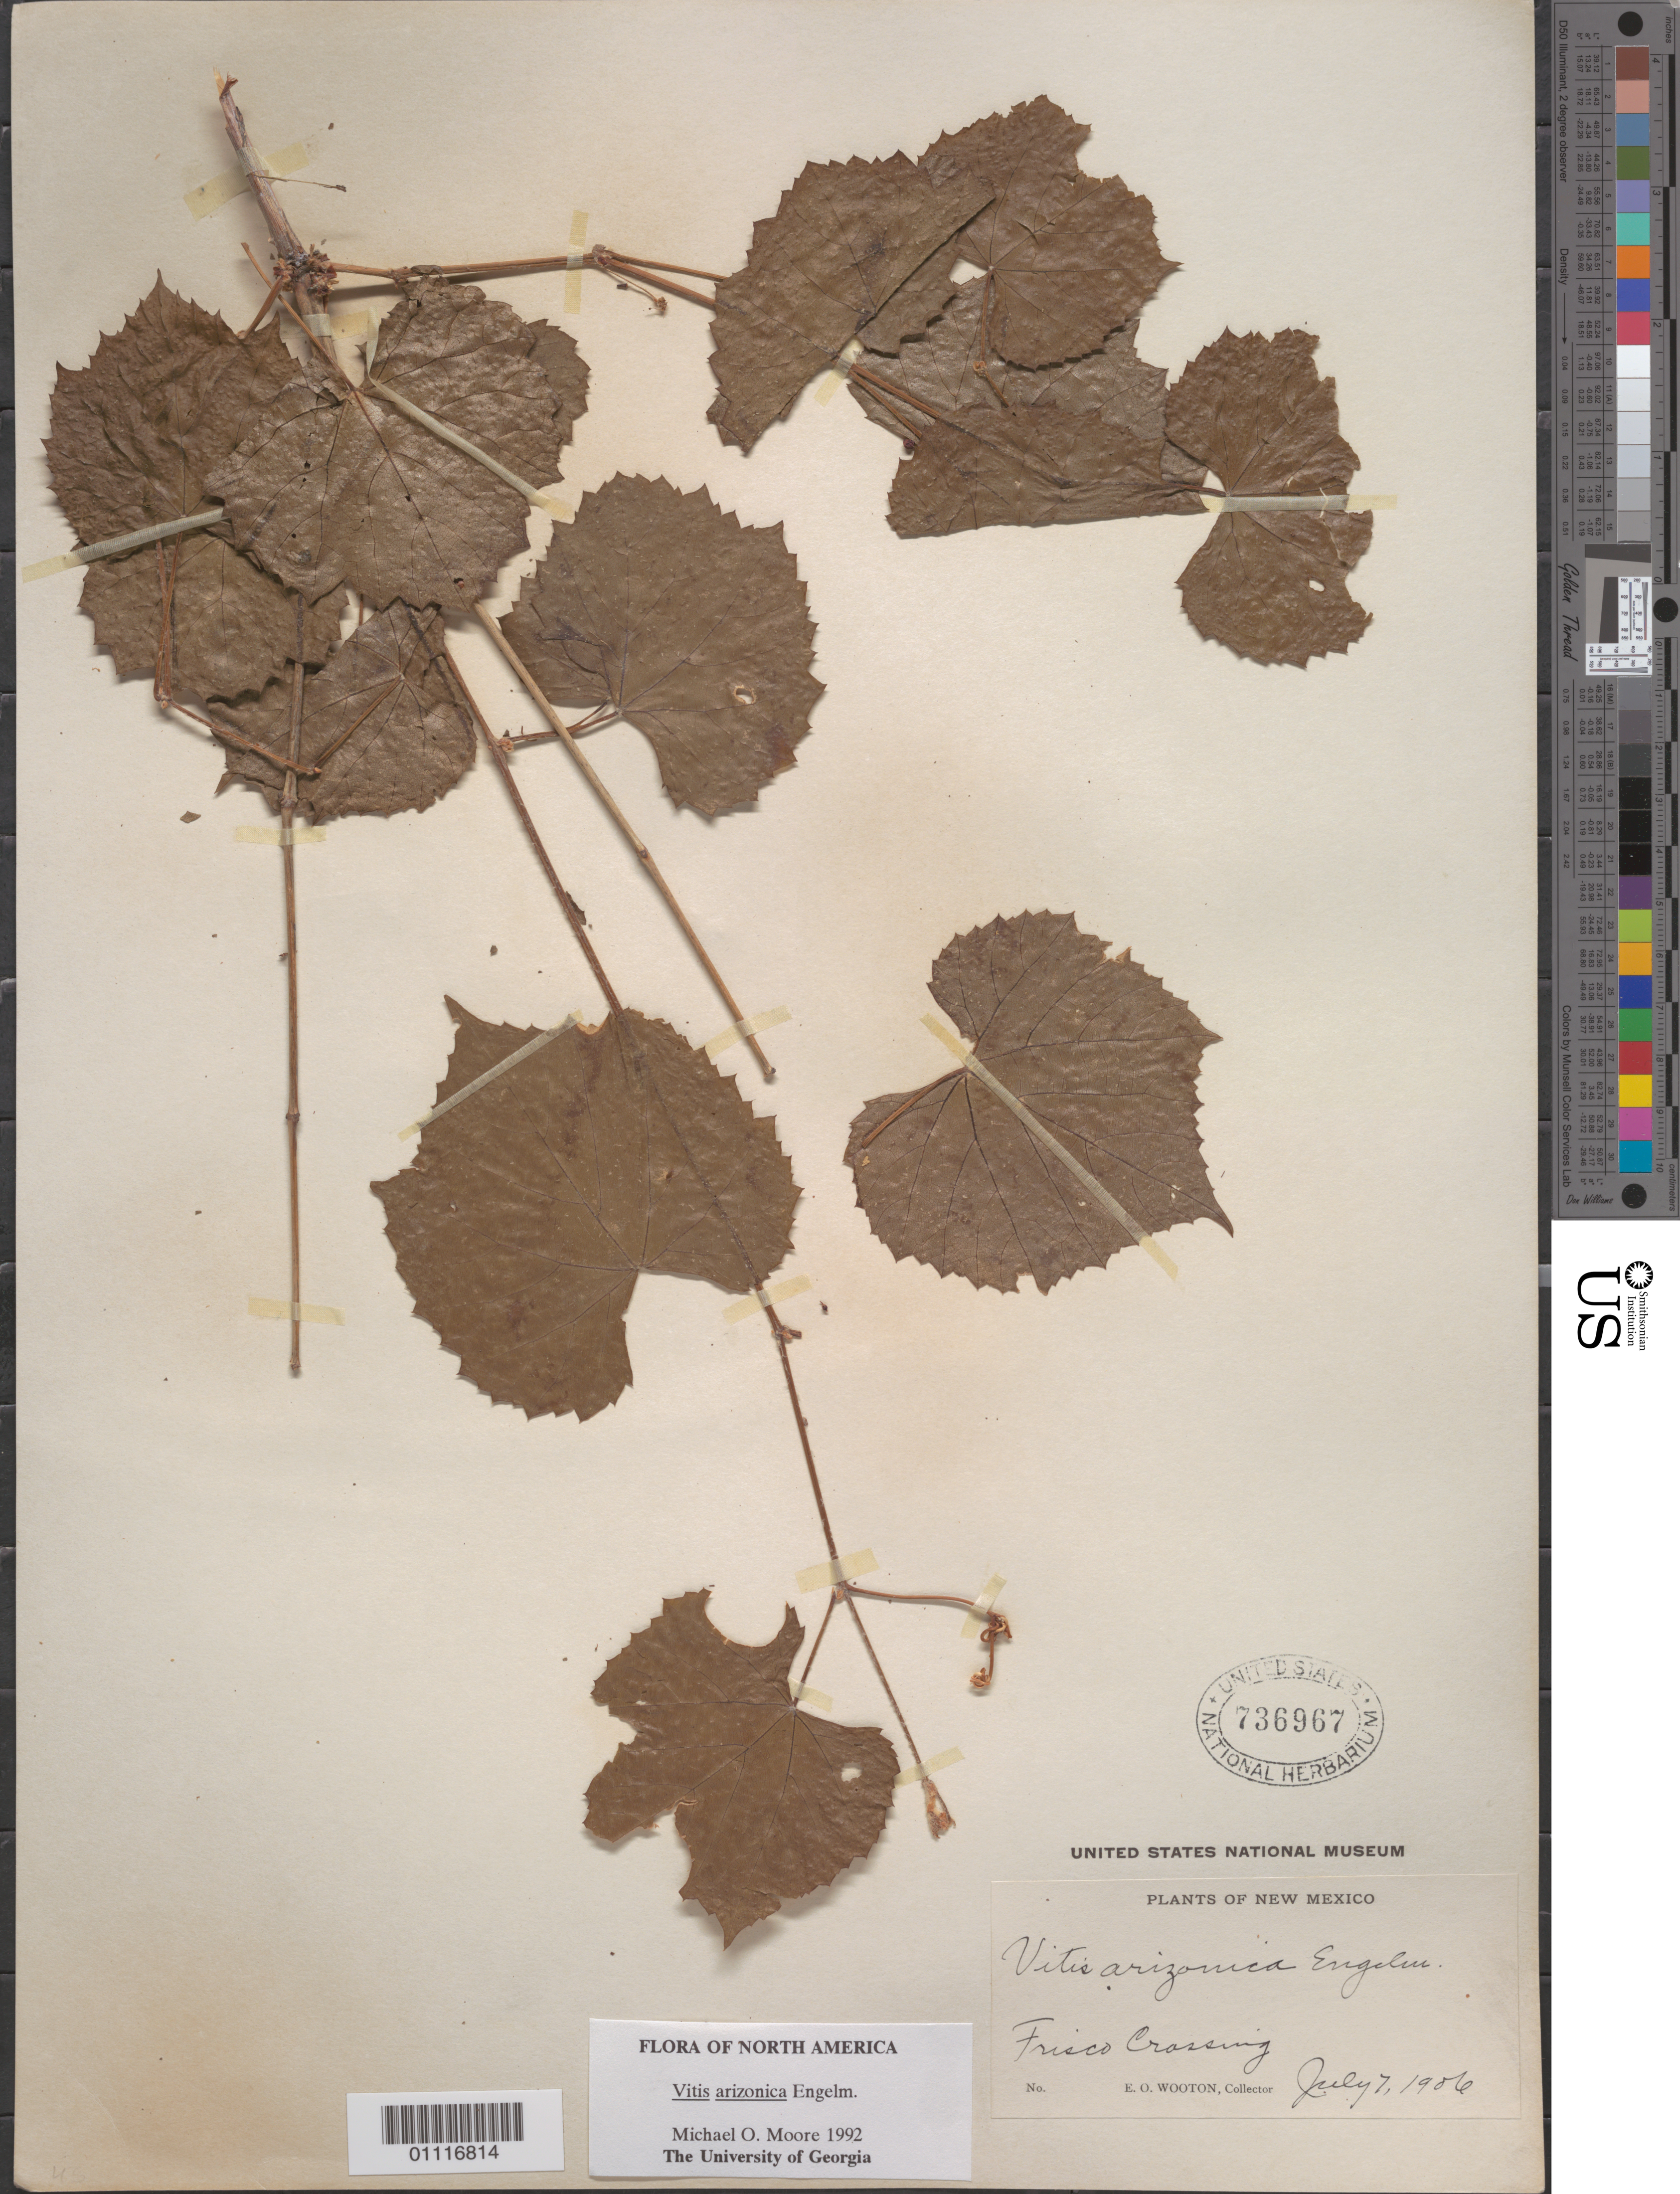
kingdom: Plantae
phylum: Tracheophyta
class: Magnoliopsida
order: Vitales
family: Vitaceae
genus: Vitis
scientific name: Vitis arizonica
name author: Engelm.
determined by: Moore, M. O.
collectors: E. O. Wooton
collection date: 1906-07-07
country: United States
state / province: New Mexico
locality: Frisco Crossing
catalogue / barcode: US 736967